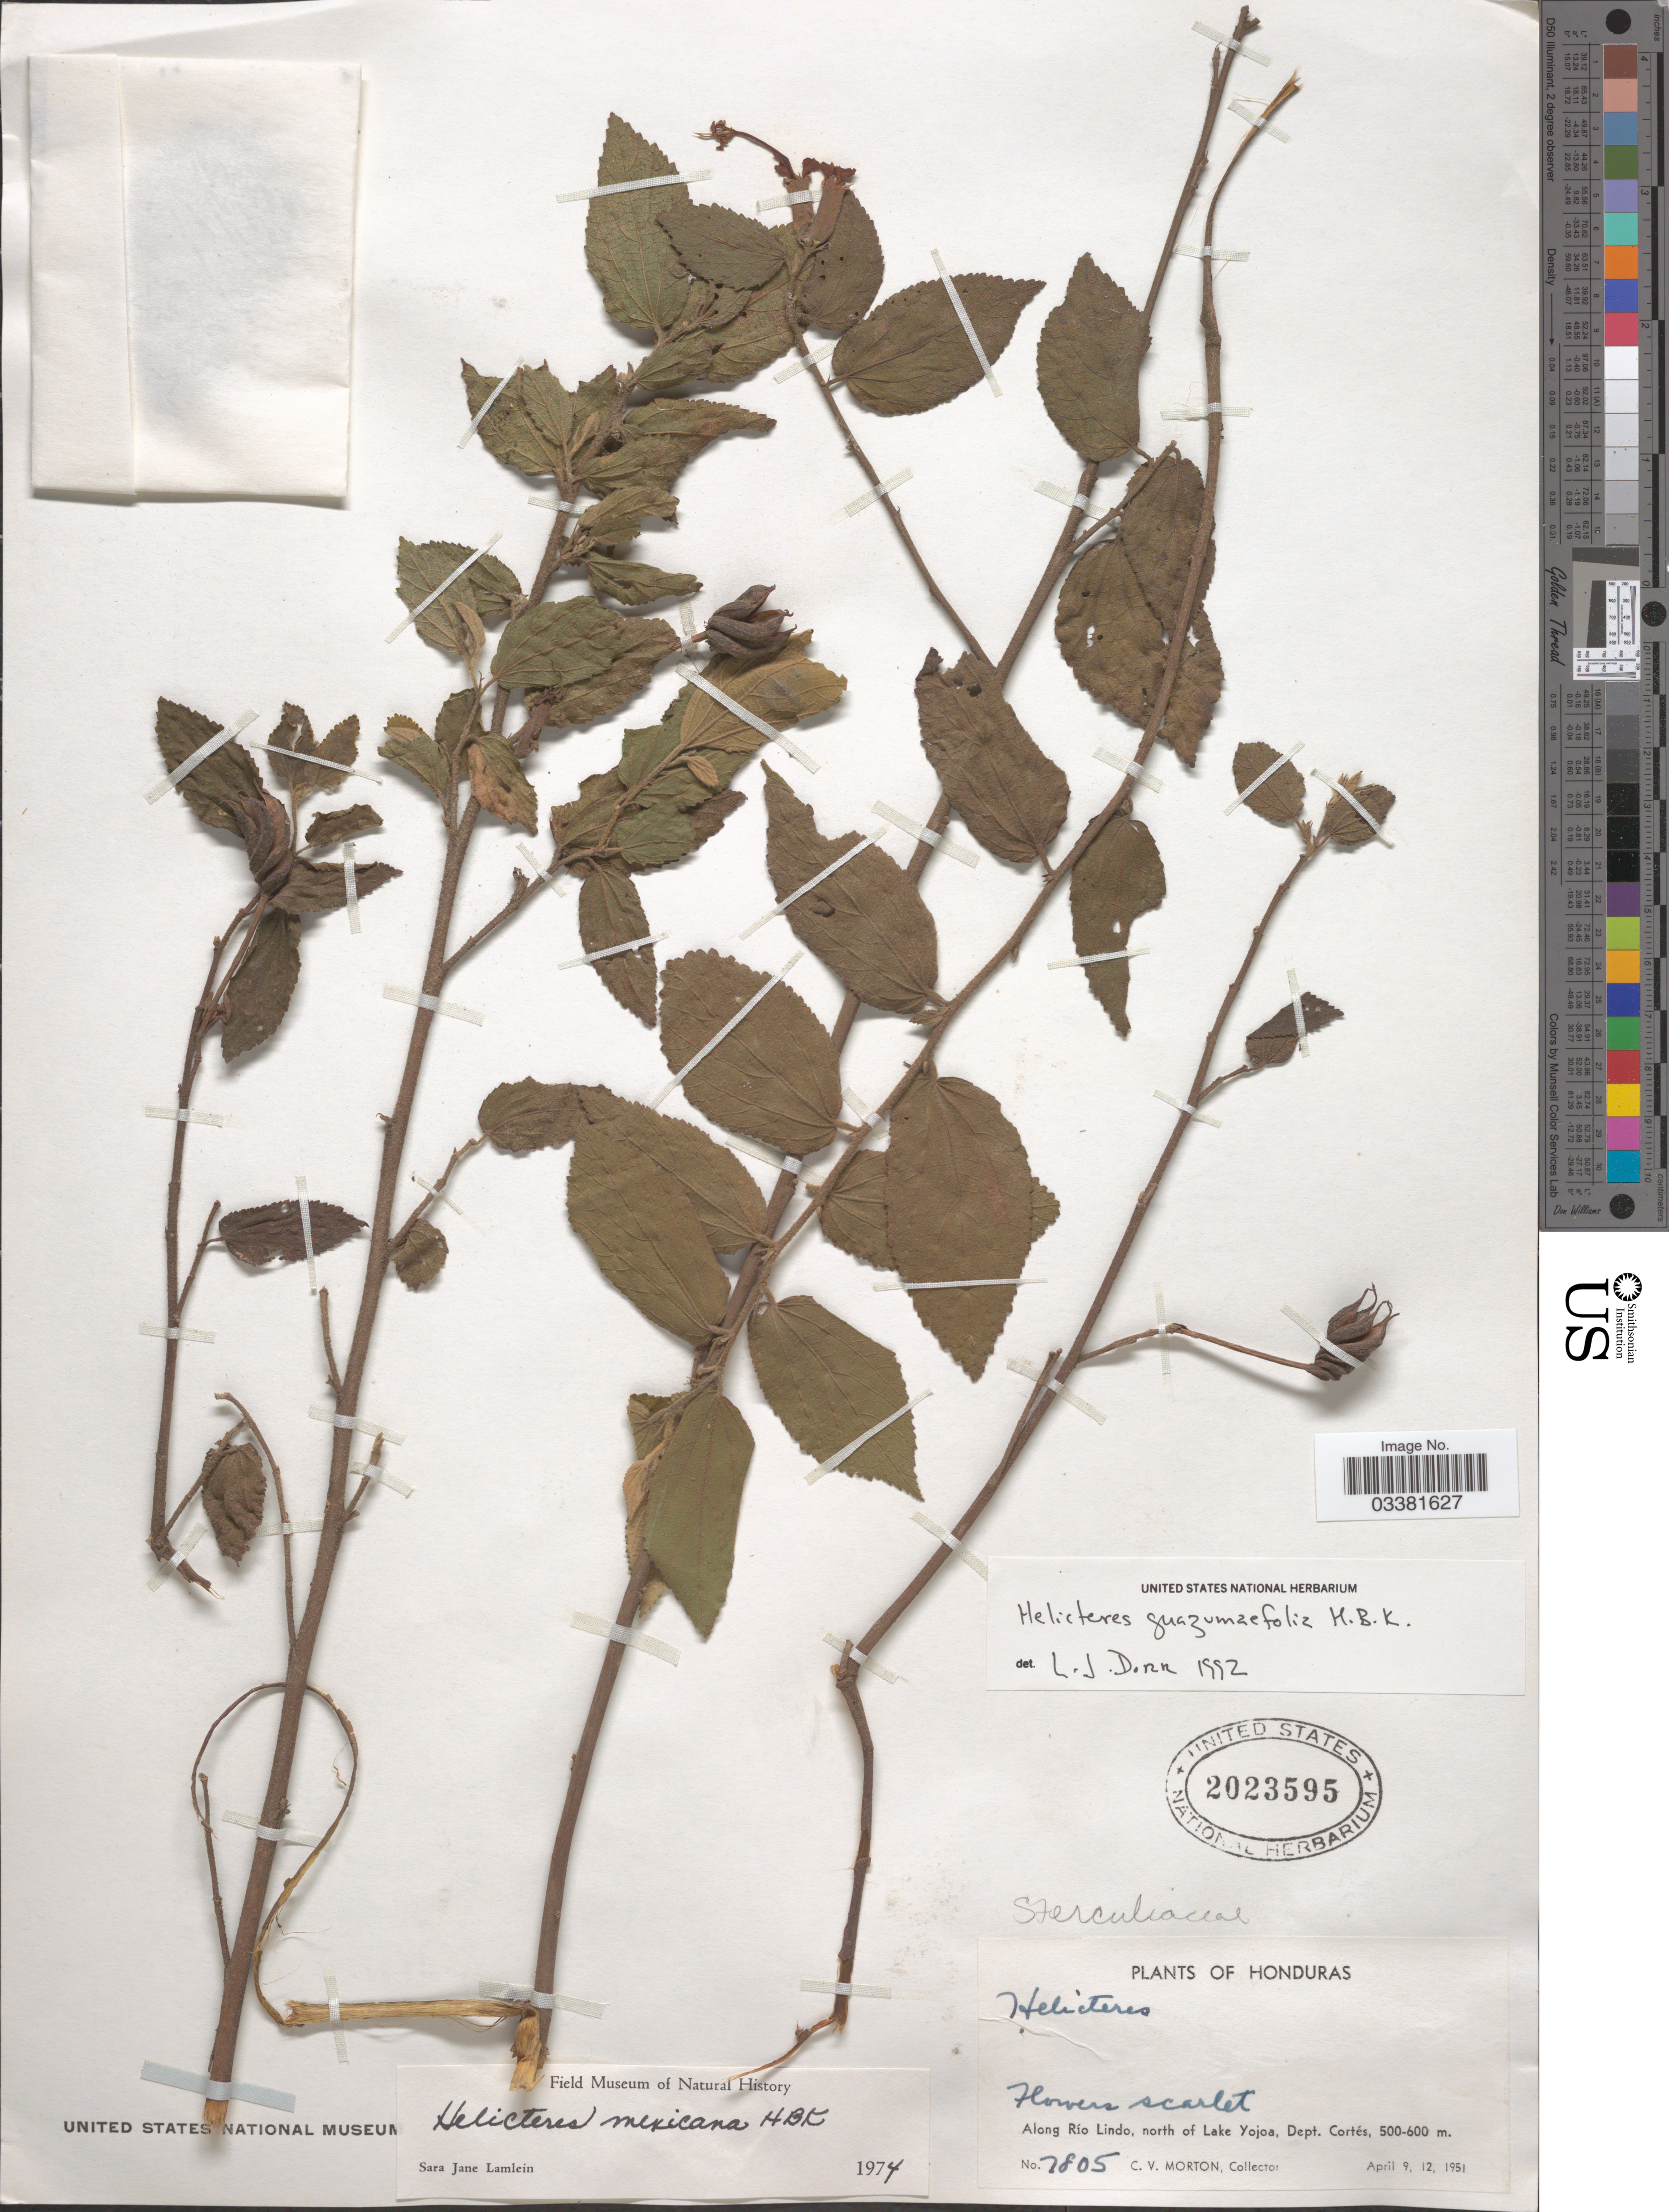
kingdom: Plantae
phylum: Tracheophyta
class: Magnoliopsida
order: Malvales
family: Malvaceae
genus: Helicteres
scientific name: Helicteres guazumifolia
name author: Kunth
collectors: C. V. Morton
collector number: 7805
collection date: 1951-04-09/1951-04-12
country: Honduras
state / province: Cortés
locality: Along Río Lindo, north of Lake Yojoa, Dept. Cortés.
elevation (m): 500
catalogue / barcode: US 2023595